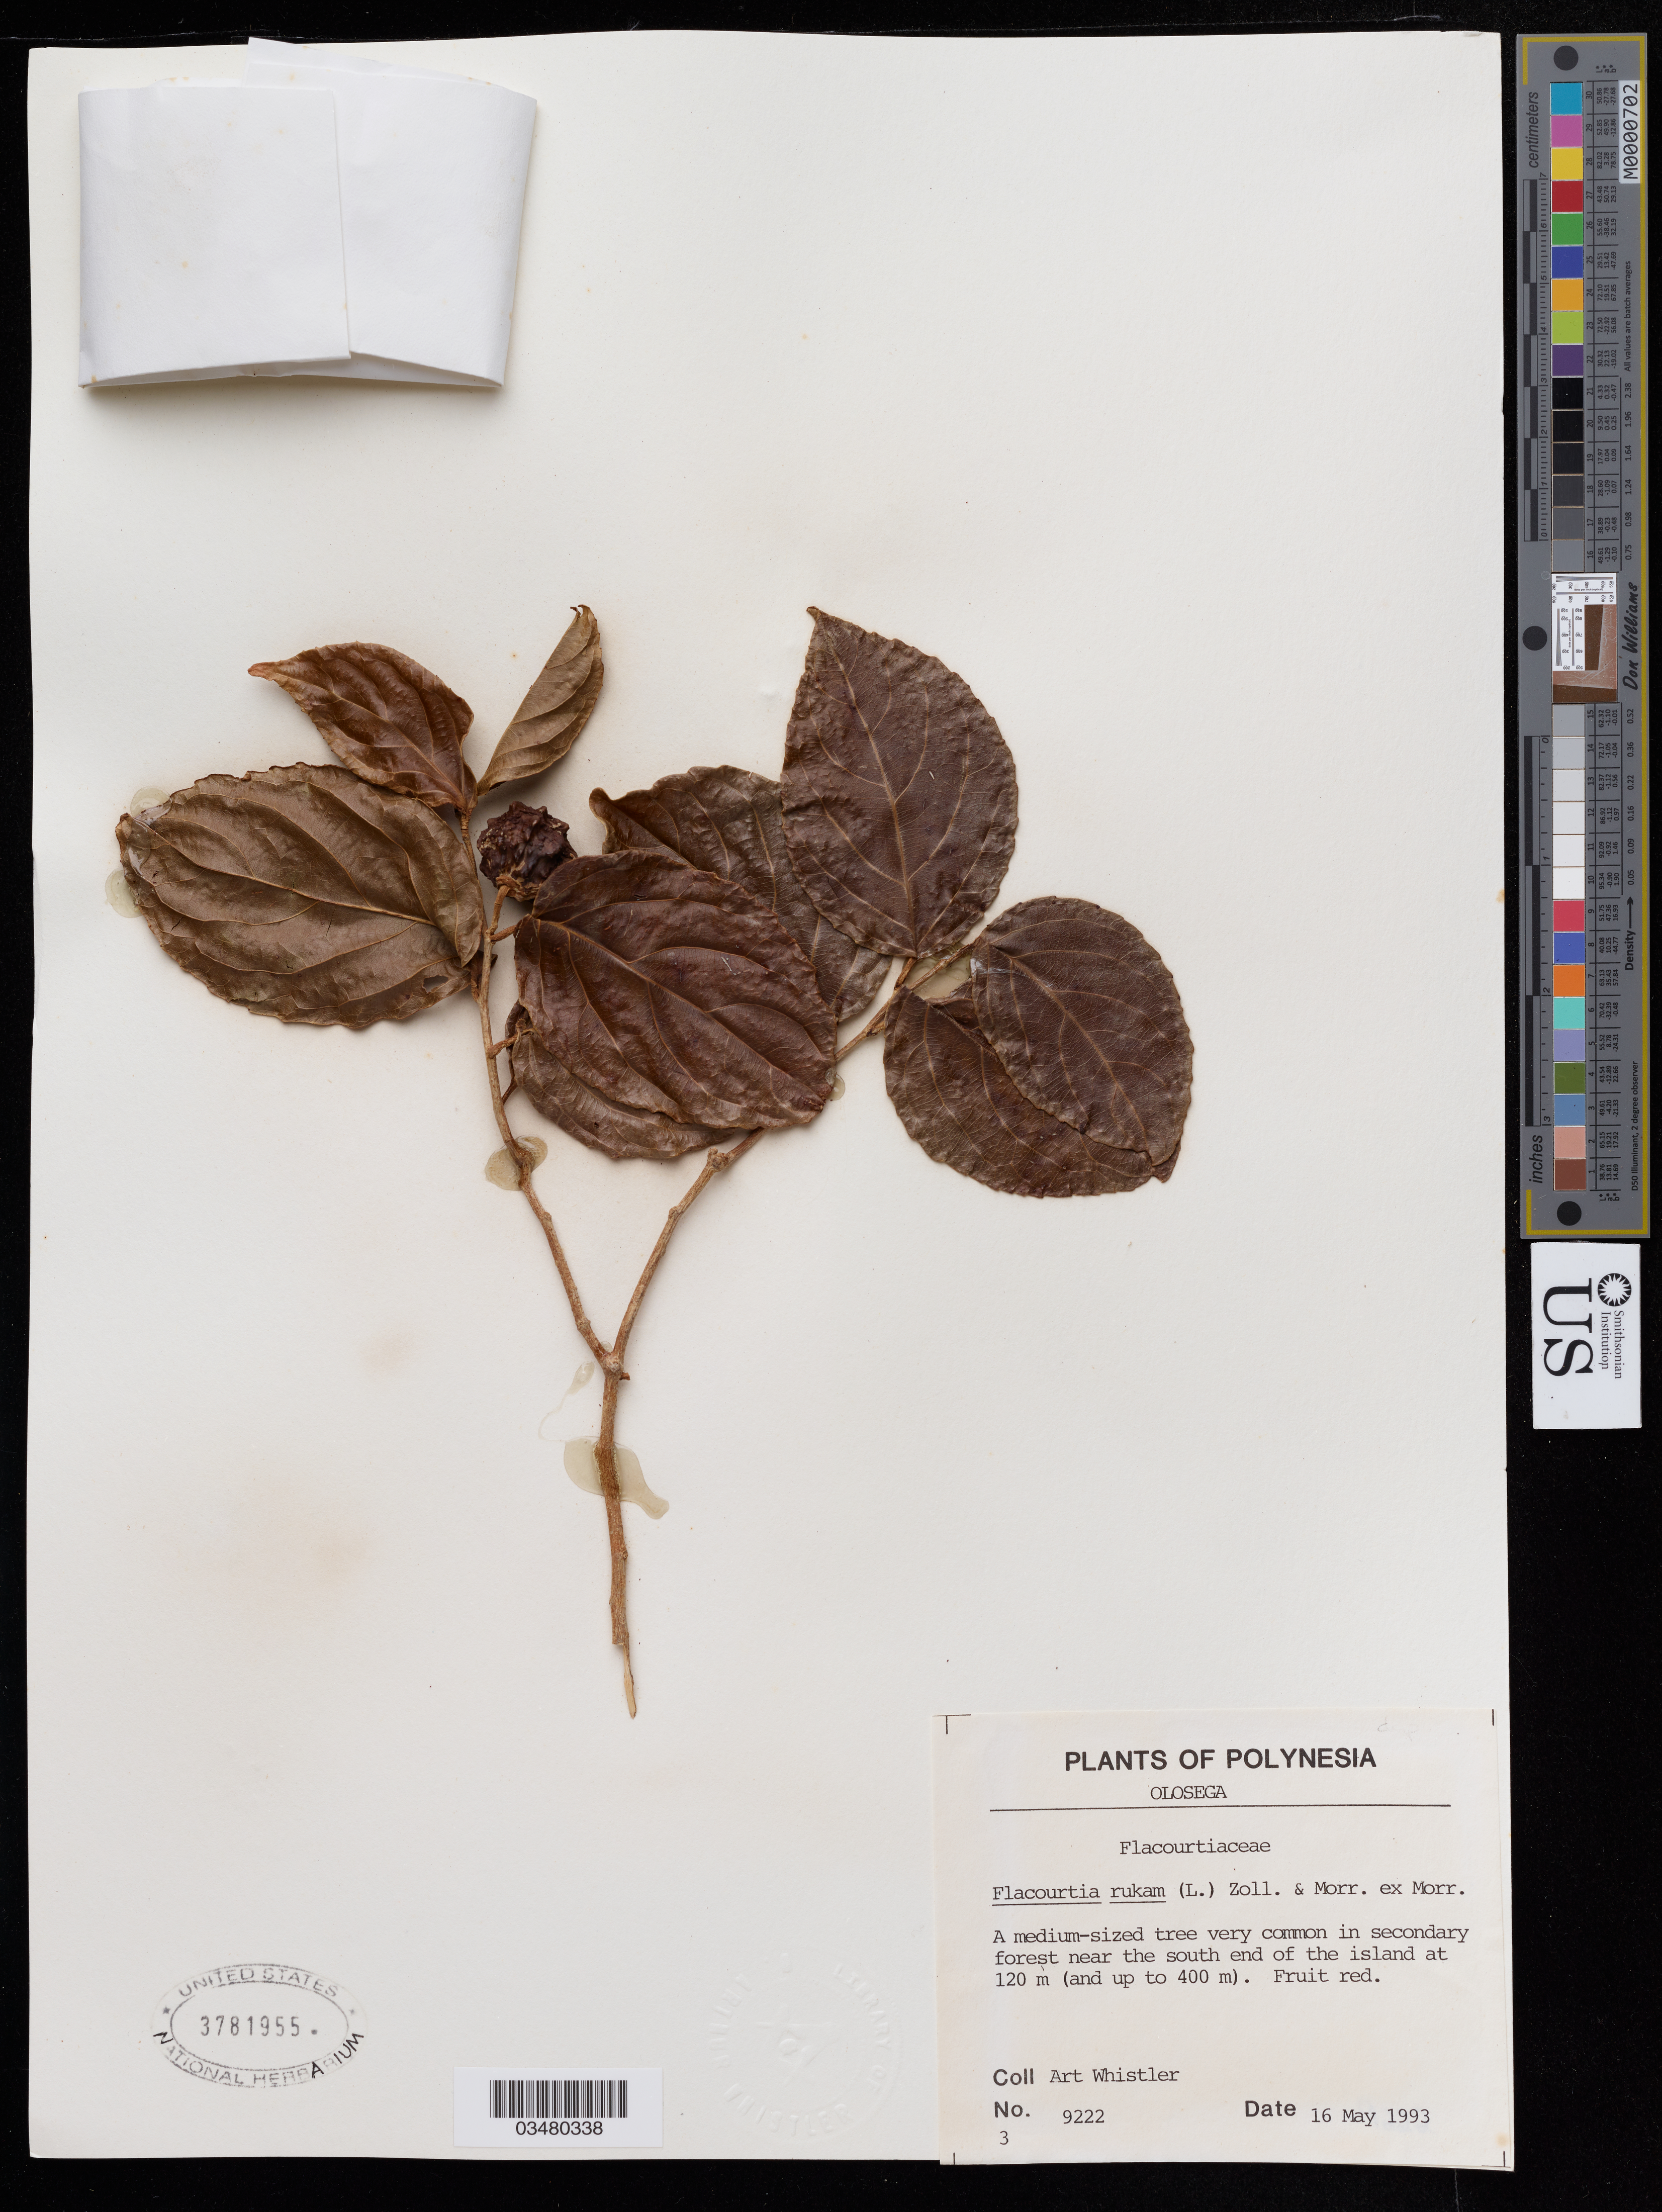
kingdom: Plantae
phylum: Tracheophyta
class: Magnoliopsida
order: Malpighiales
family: Salicaceae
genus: Flacourtia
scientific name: Flacourtia rukam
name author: Zoll. & Moritzi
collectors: A. Whistler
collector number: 9222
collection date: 1993-05-16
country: American Samoa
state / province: Manua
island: Olosega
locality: Near the south end of the island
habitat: Secondary forest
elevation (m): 120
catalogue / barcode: US 3781955